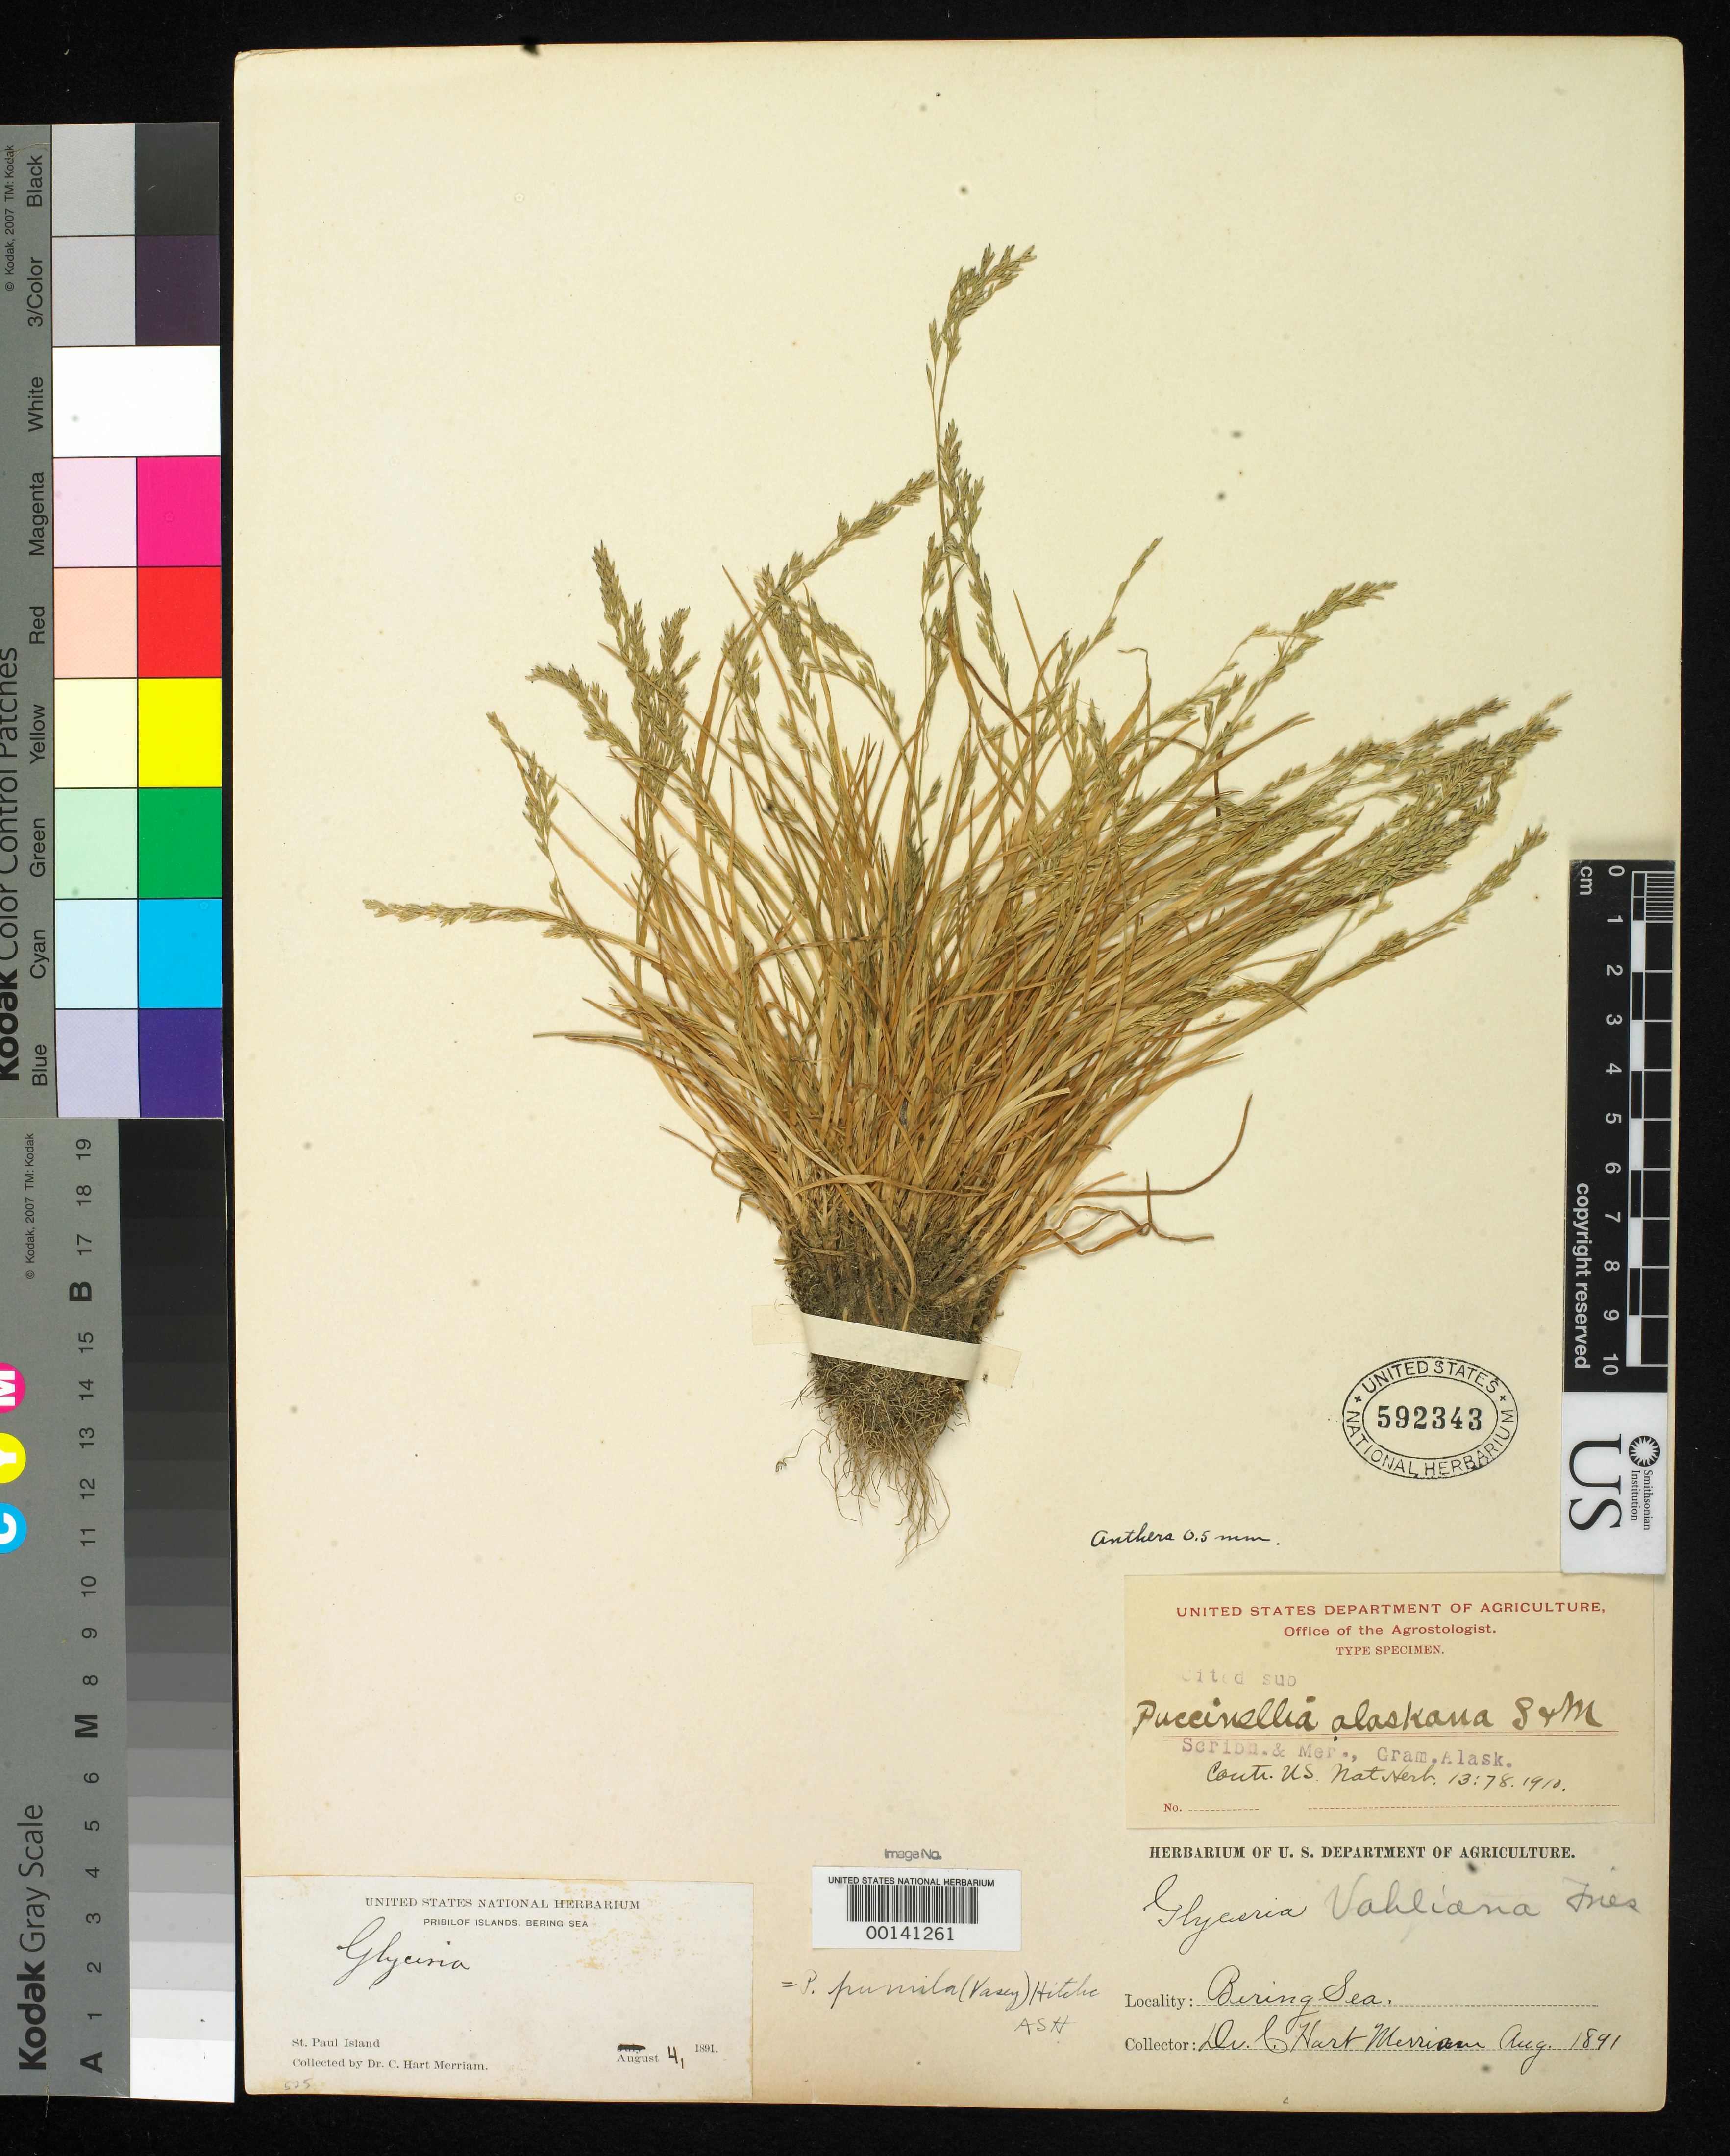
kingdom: Plantae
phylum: Tracheophyta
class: Liliopsida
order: Poales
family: Poaceae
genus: Puccinellia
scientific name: Puccinellia alaskana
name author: Scribn. & Merr.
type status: Holotype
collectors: C. Merriam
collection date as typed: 04 Aug 1891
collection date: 1891-08-04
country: United States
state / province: Alaska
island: St. Paul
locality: Bering Sea.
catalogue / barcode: US 592343